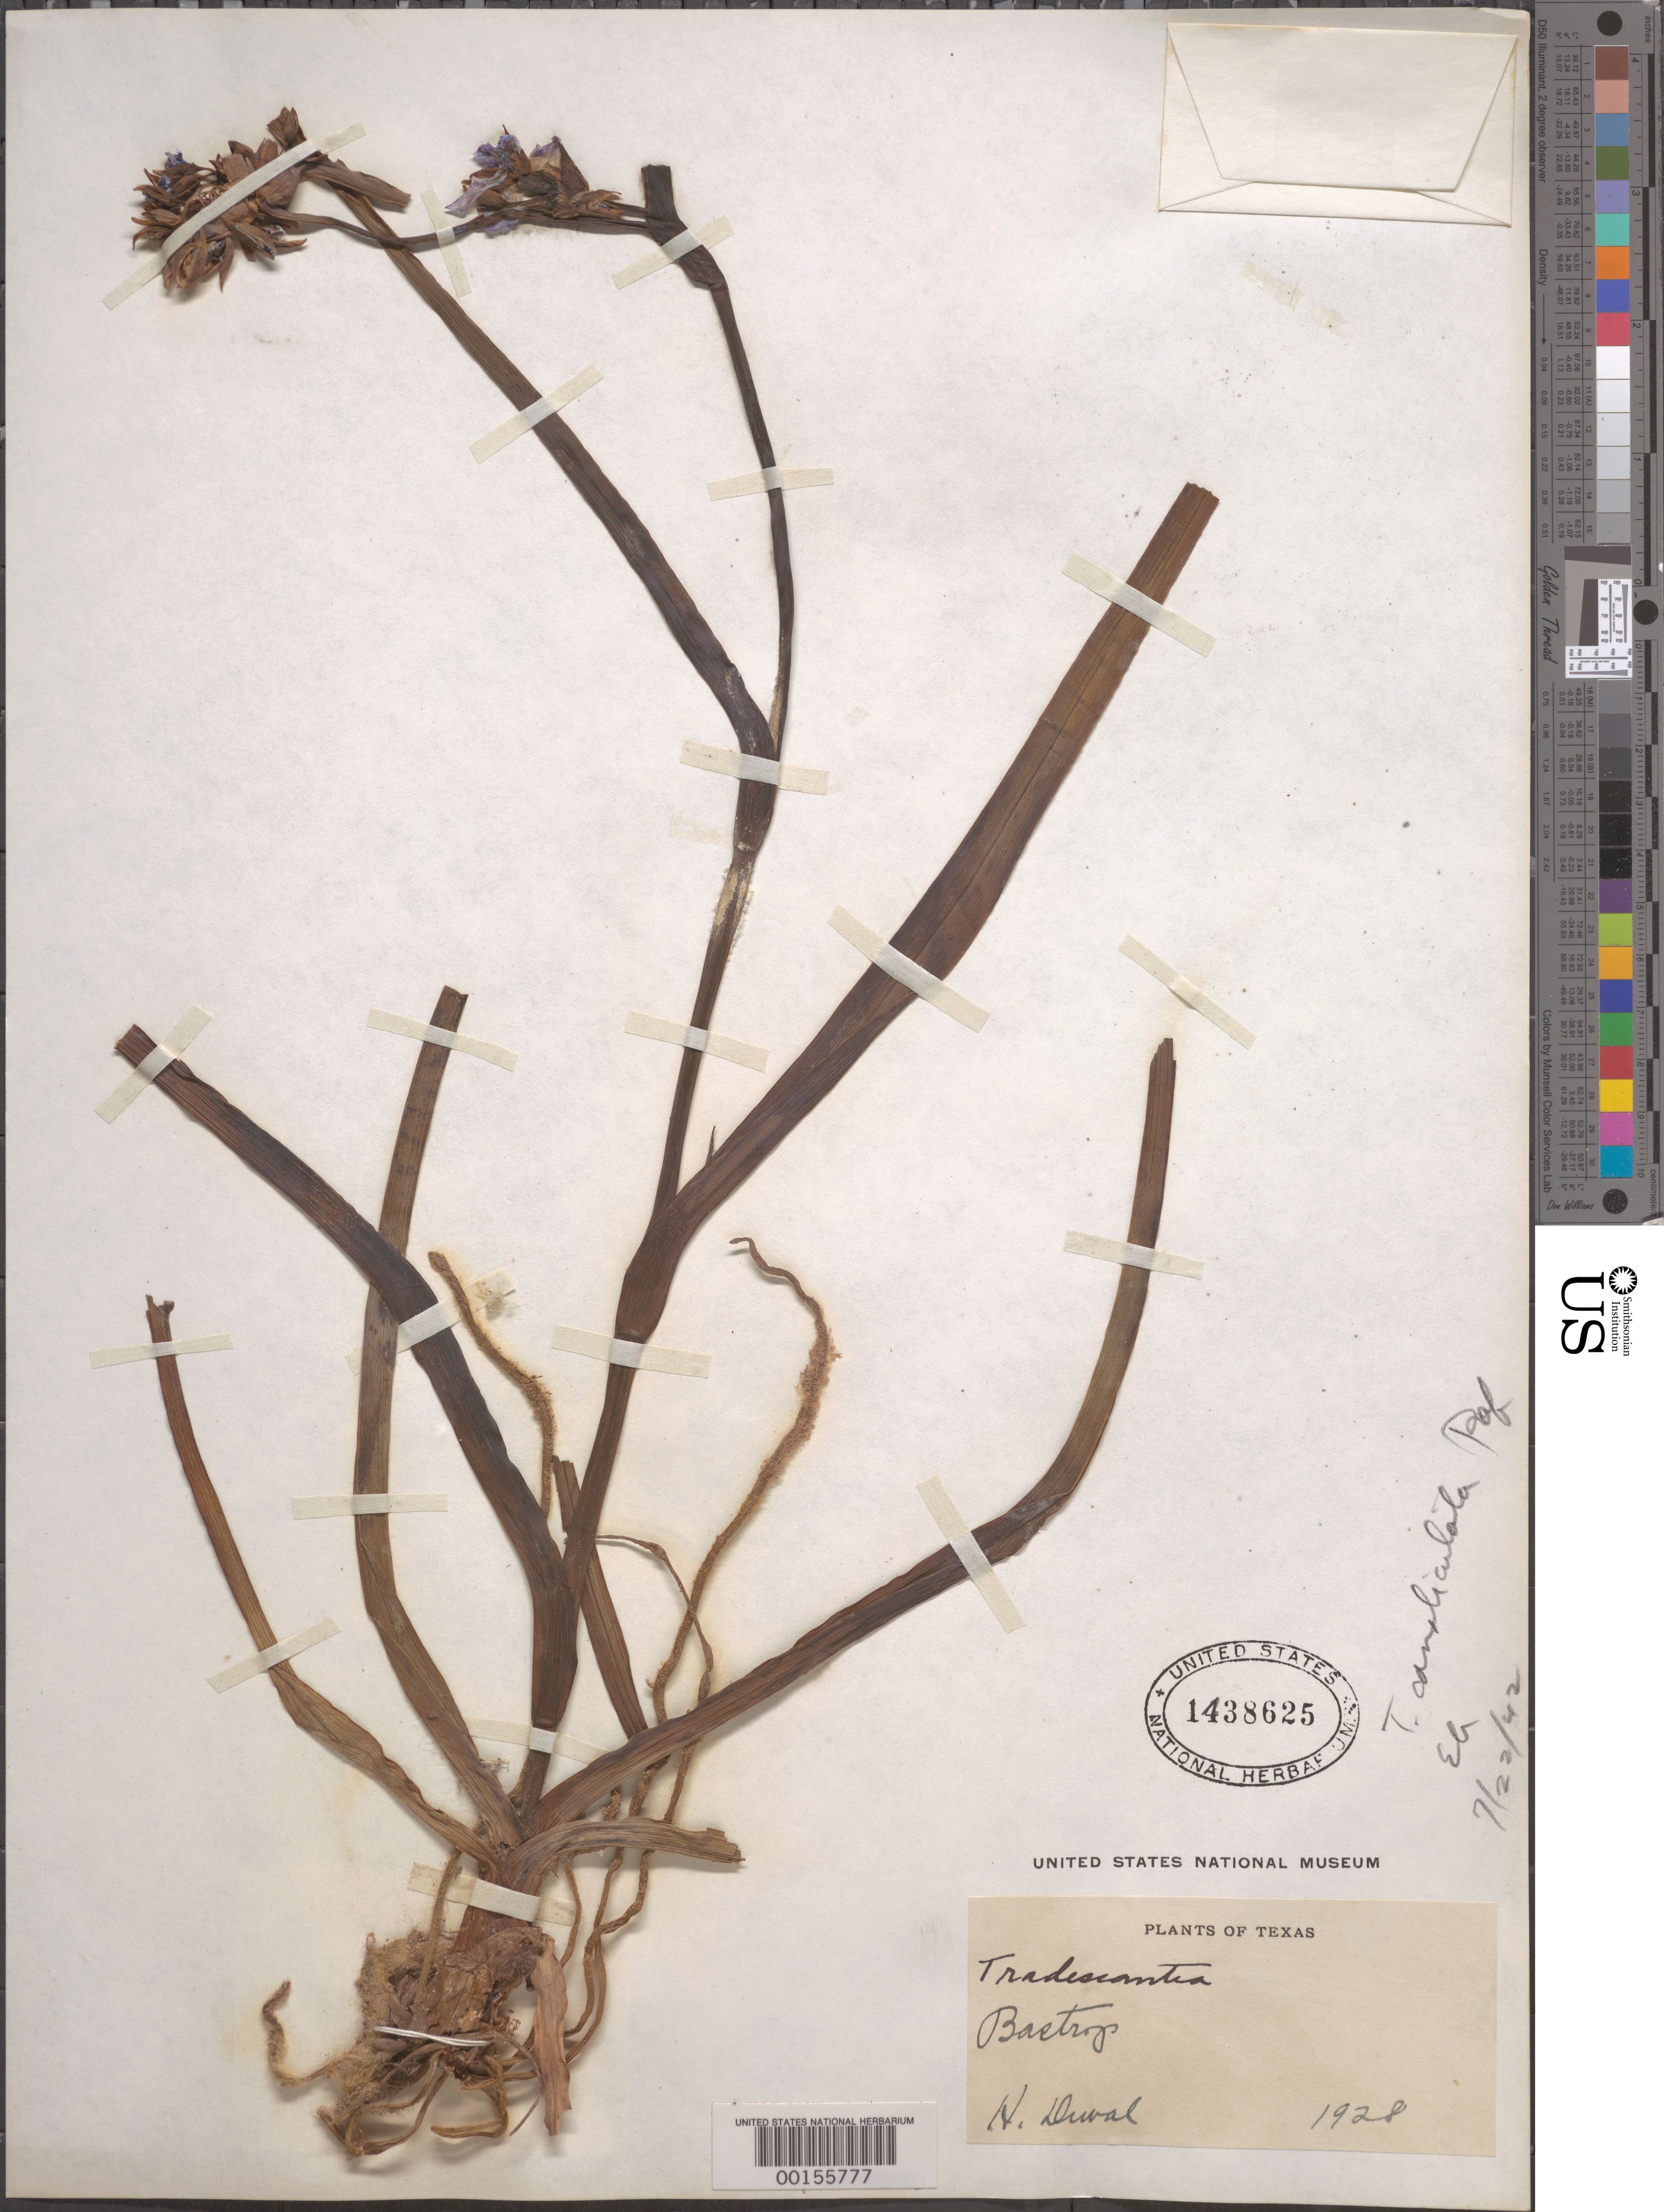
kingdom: Plantae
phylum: Tracheophyta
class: Liliopsida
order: Commelinales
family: Commelinaceae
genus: Tradescantia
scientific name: Tradescantia ohiensis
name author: Raf.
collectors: H. Dewal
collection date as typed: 1928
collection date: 1928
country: United States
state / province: Texas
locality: Bastrop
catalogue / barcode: US 1438625